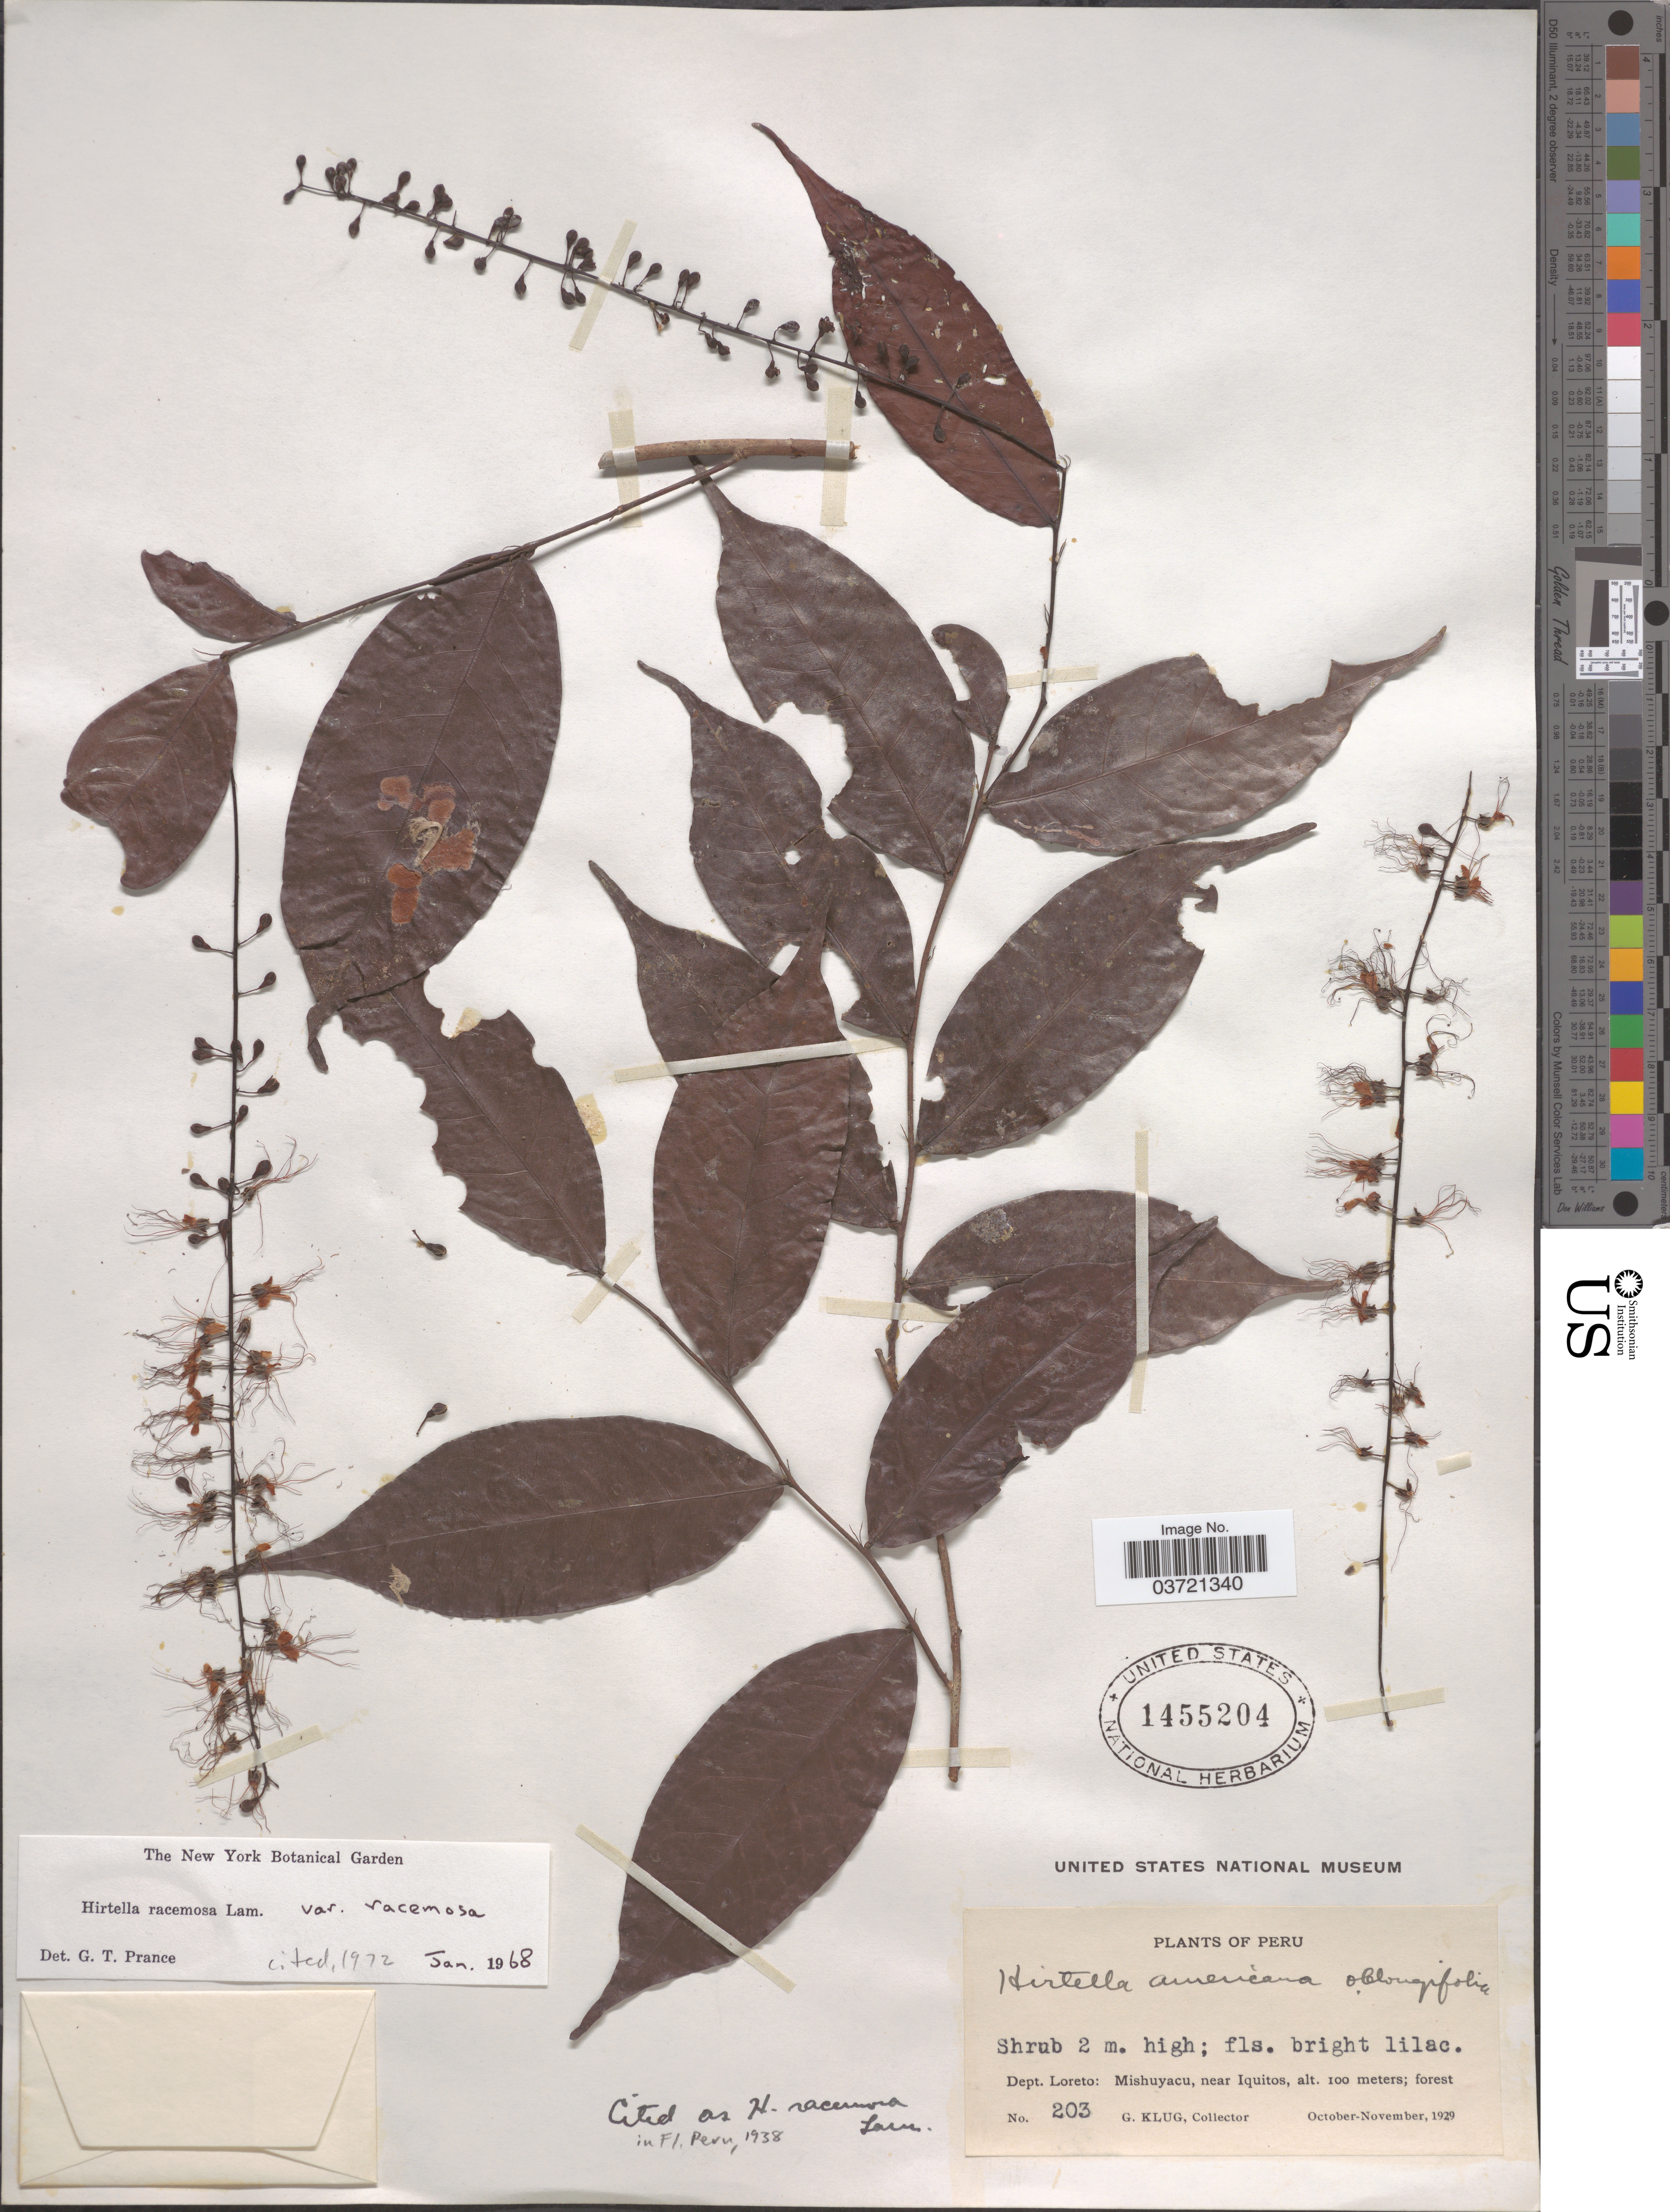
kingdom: Plantae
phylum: Tracheophyta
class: Magnoliopsida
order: Malpighiales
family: Chrysobalanaceae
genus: Hirtella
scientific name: Hirtella racemosa var. racemosa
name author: Lam.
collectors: G. Klug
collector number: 203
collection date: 1929-10/1929-11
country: Peru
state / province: Loreto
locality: Dept. Loreto: Mishuyacu, near Iquitos.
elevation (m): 100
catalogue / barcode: US 1455204